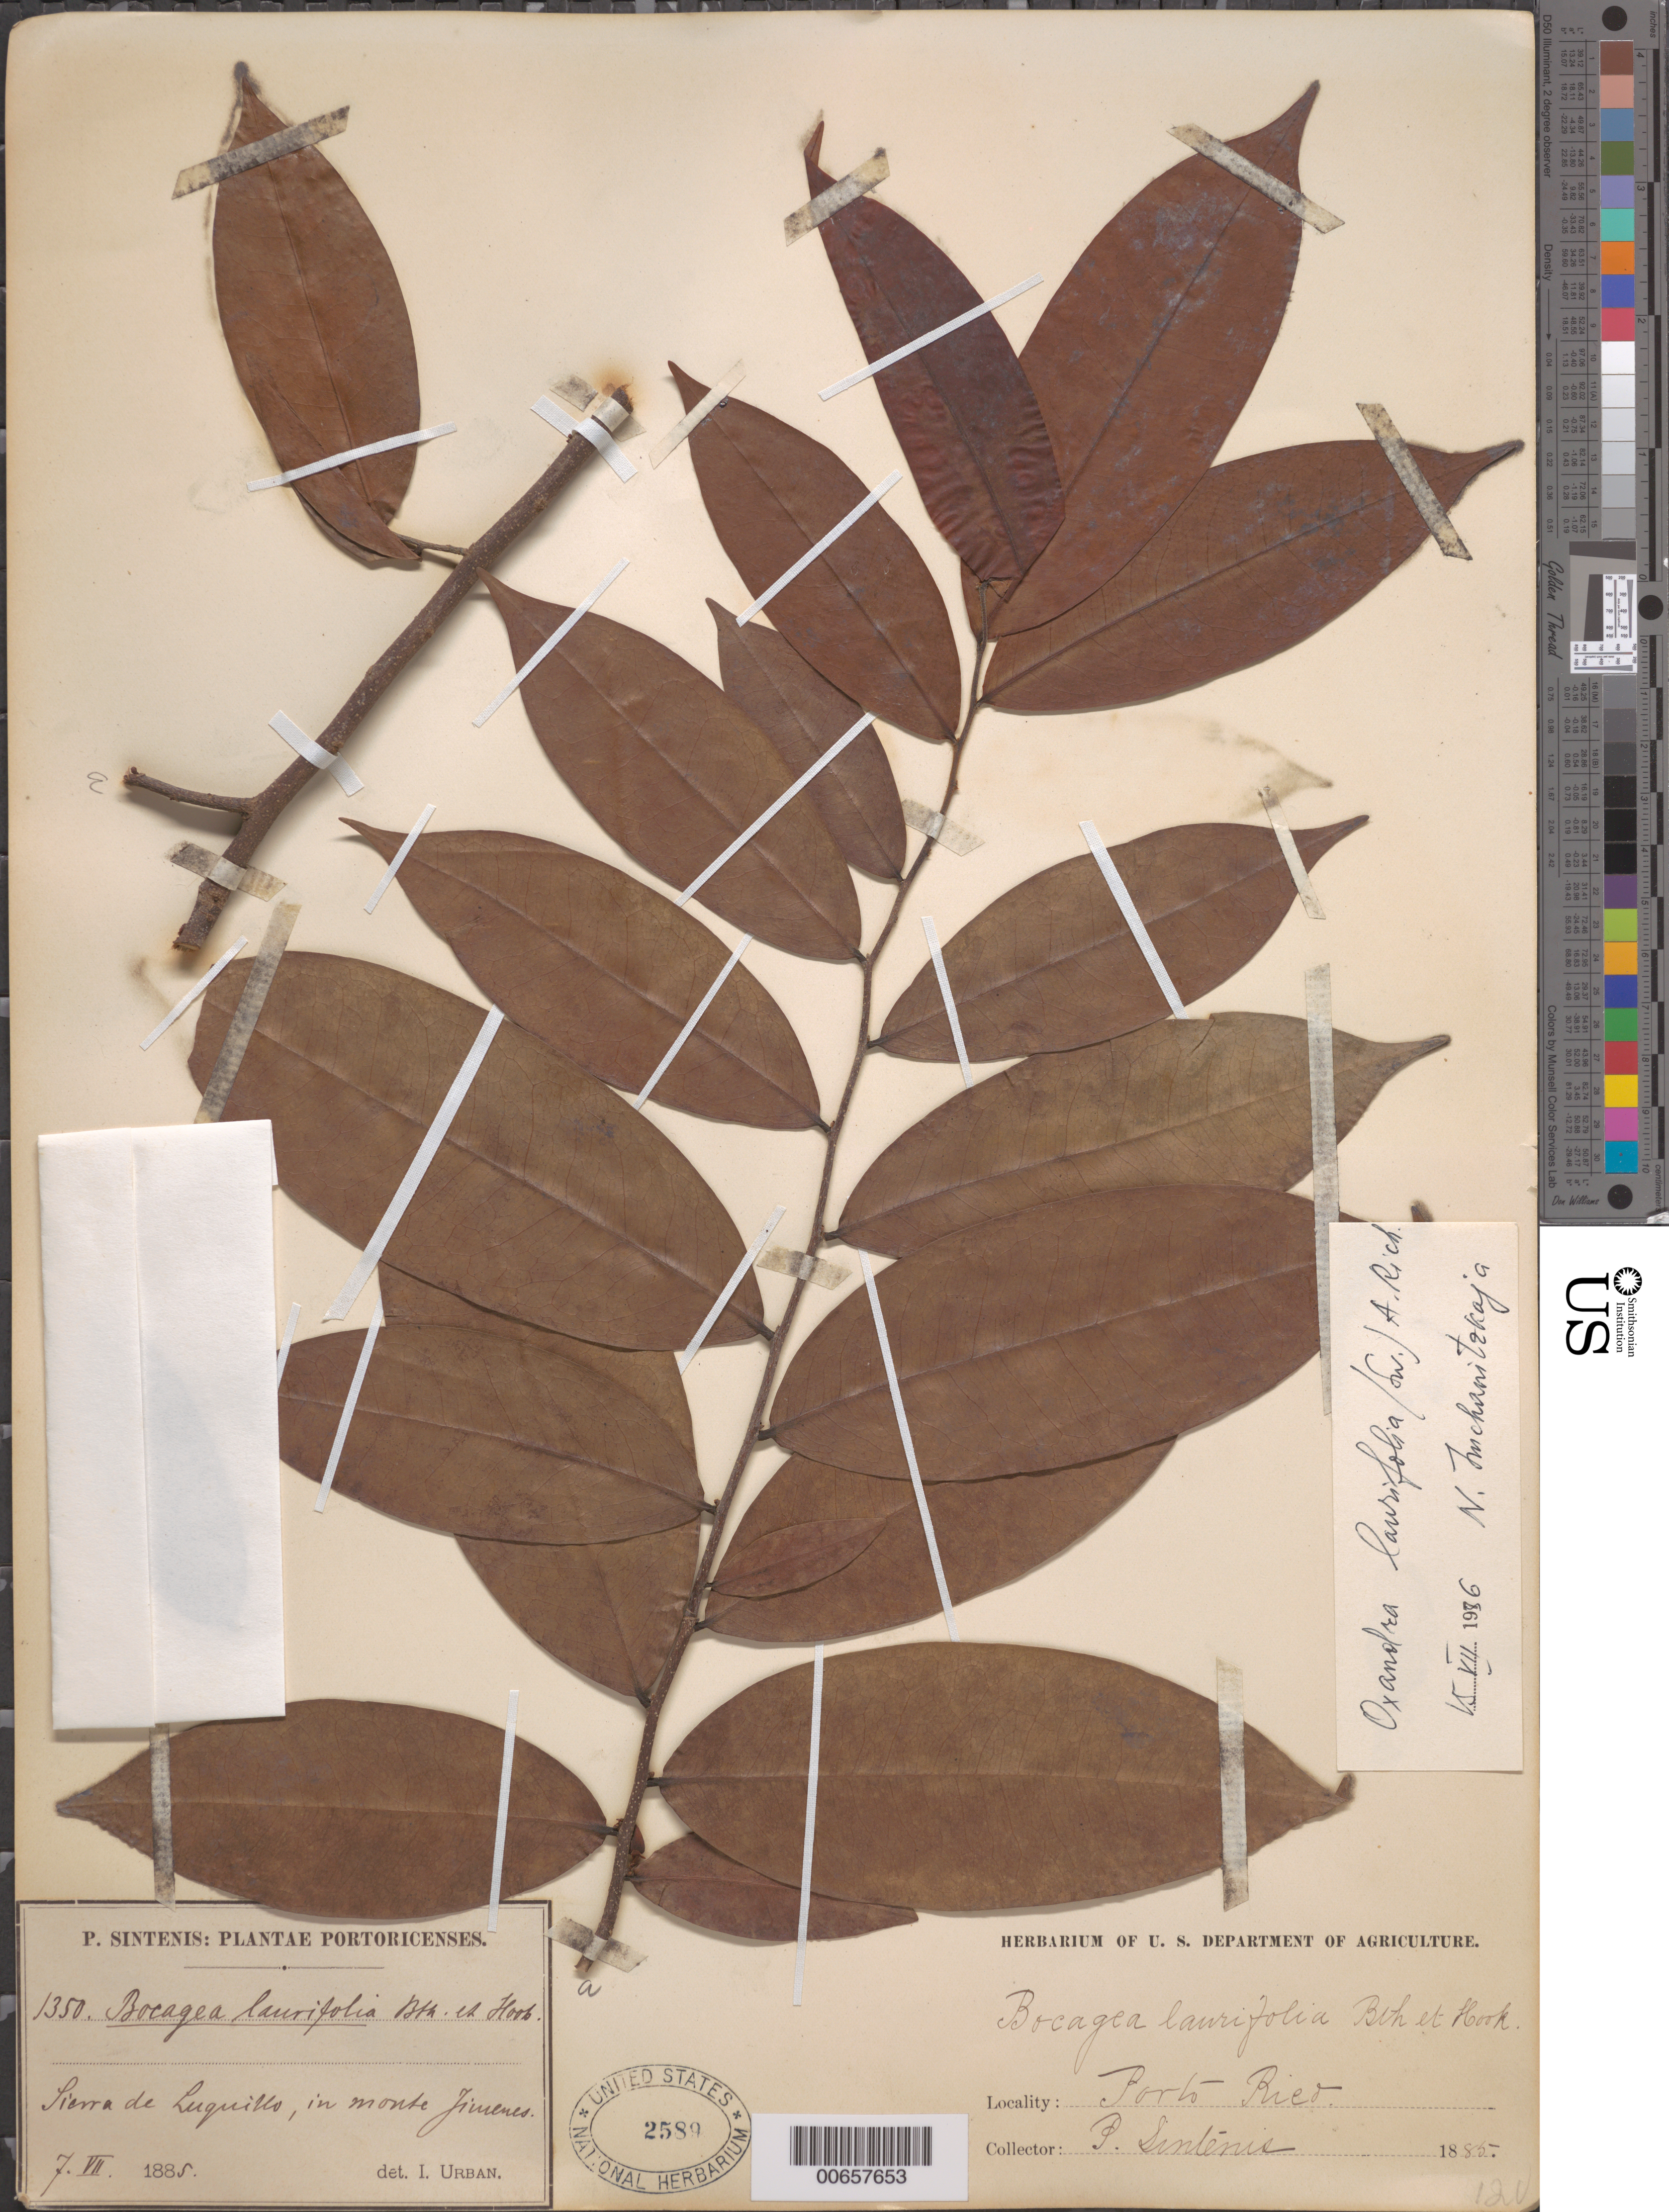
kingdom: Plantae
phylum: Tracheophyta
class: Magnoliopsida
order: Magnoliales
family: Annonaceae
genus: Oxandra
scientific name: Oxandra laurifolia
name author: (Sw.) A. Rich.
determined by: McChanitzkaja, N.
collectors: P. Sintenis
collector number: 1350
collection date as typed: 07 Jul 1885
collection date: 1885-07-07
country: Puerto Rico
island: Greater Antilles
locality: Sierra de Luquillo, in monte Jimenes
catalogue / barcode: US 2589